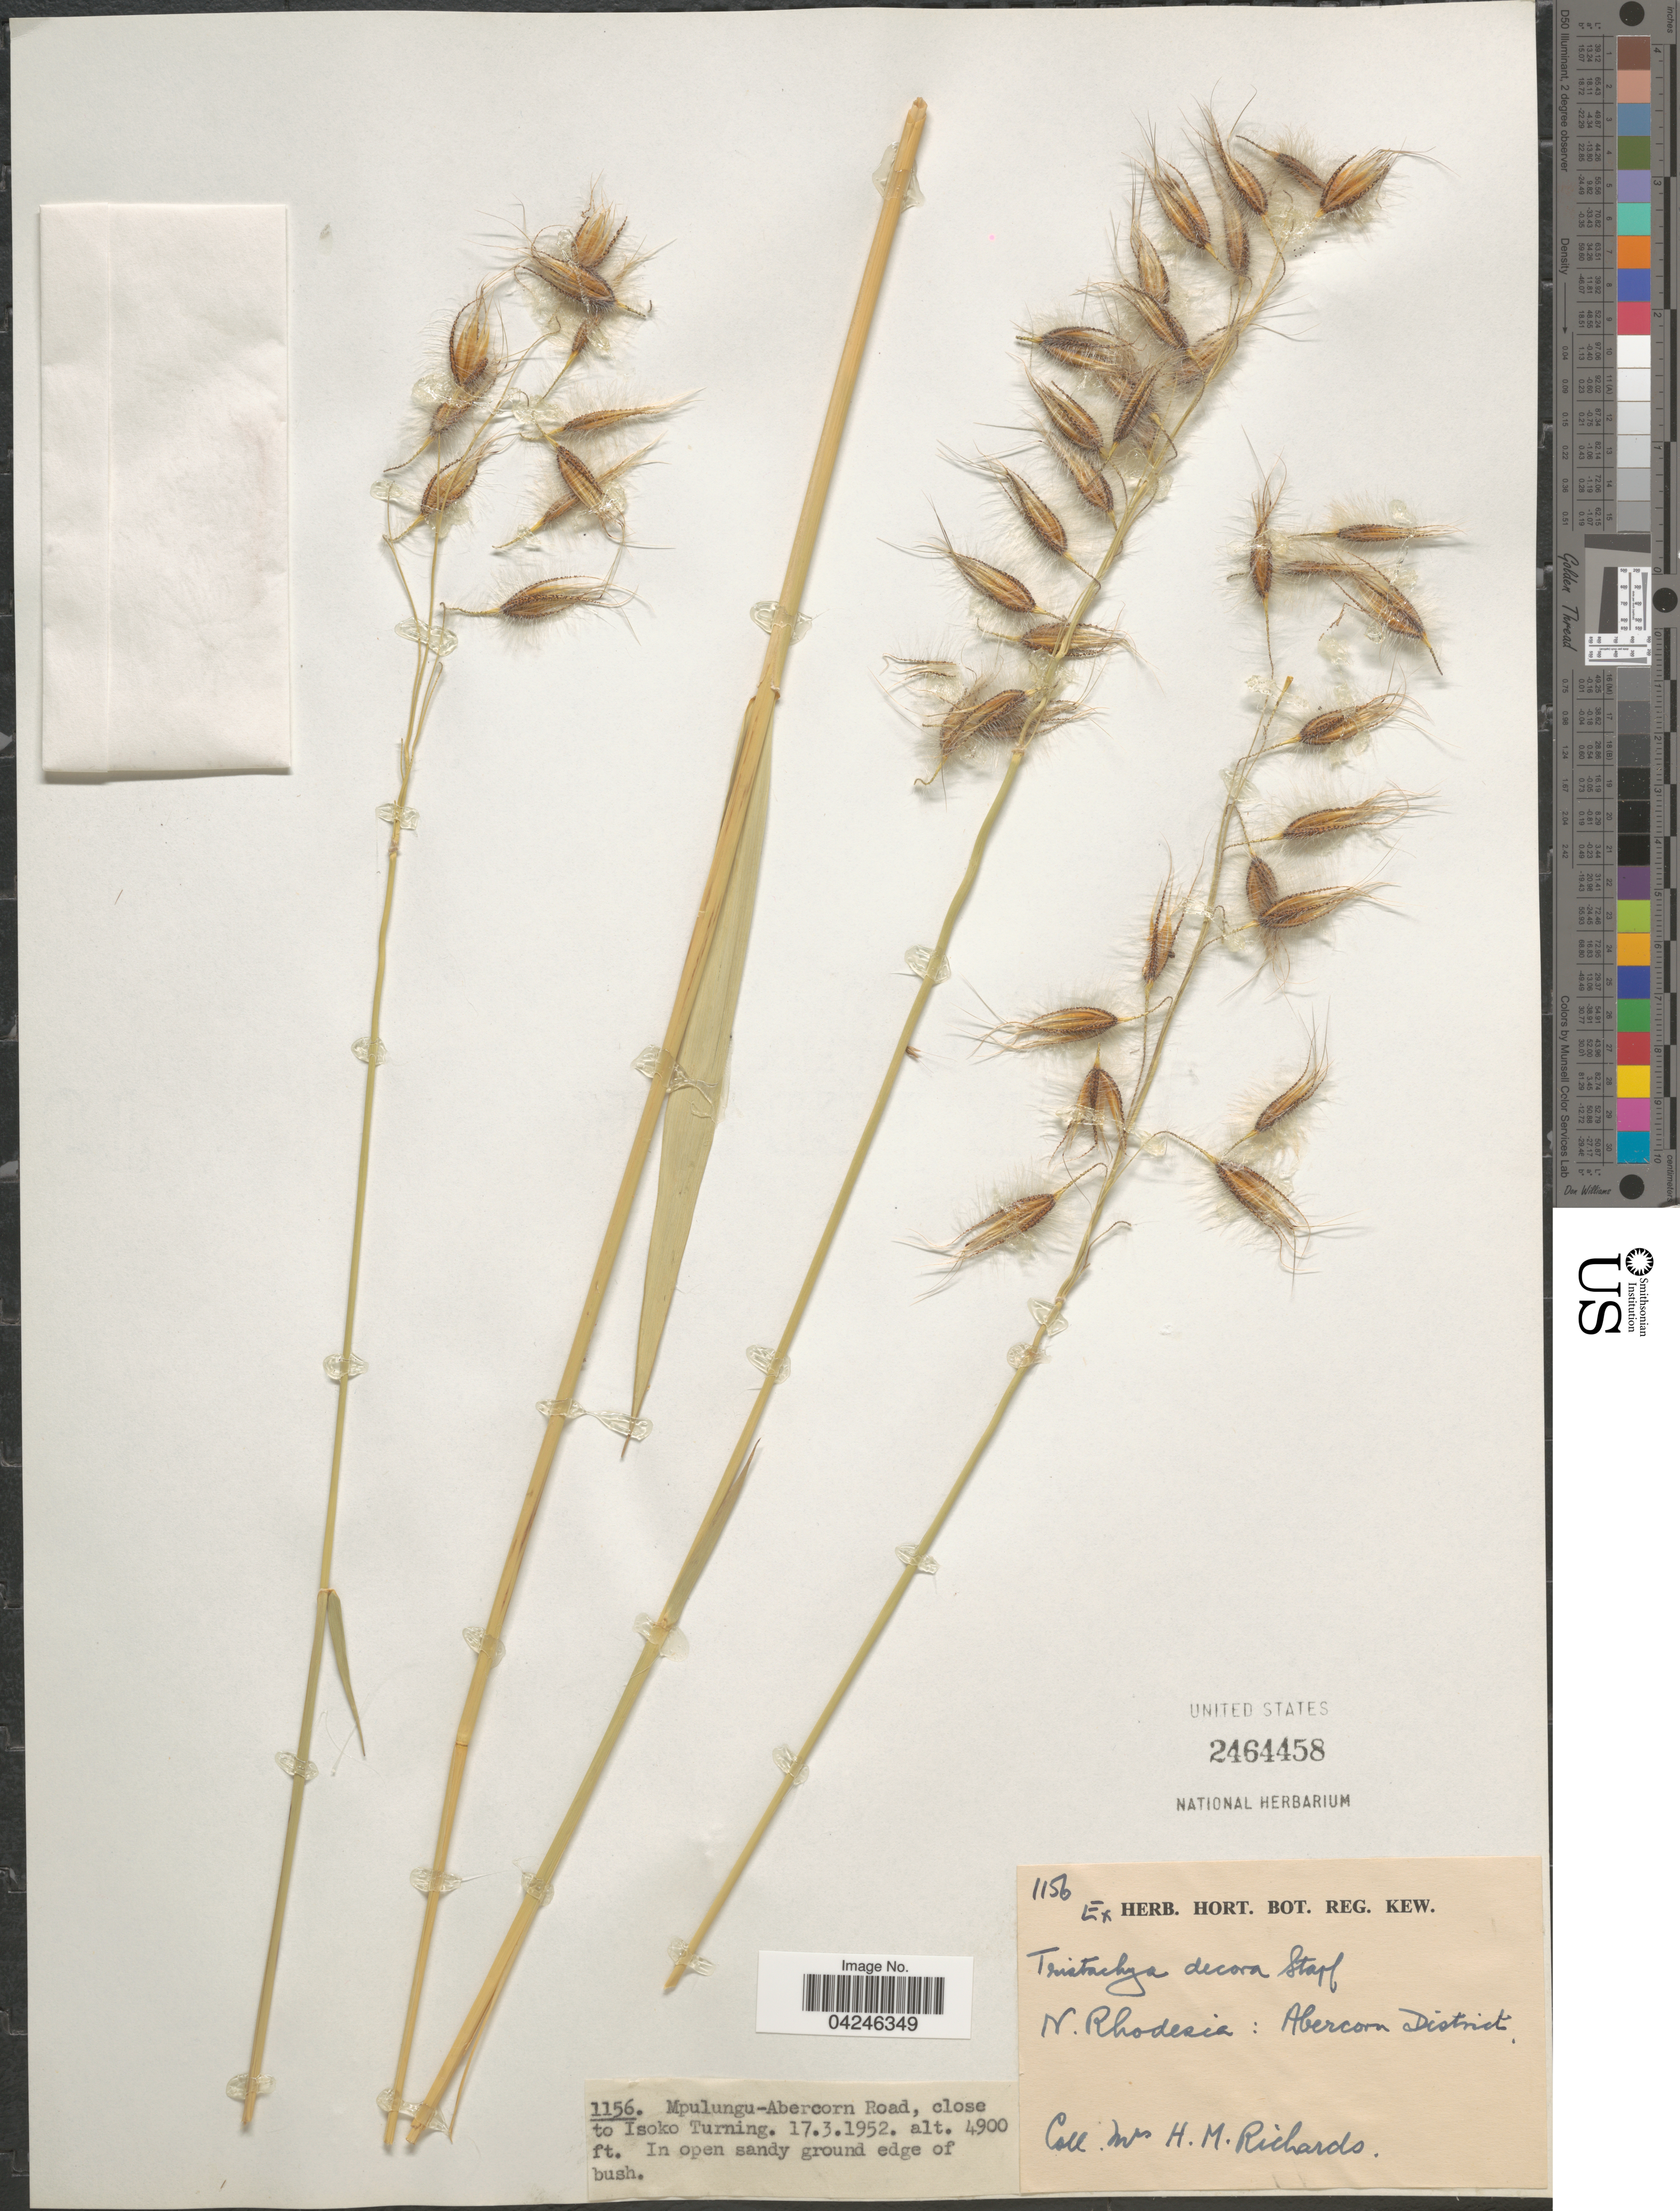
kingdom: Plantae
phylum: Tracheophyta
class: Liliopsida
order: Poales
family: Poaceae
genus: Zonotriche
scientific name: Zonotriche decora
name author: (Stapf) J.B. Phipps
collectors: H. Richards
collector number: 1156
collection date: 1952-03-17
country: Zambia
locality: Mpulungu-Abercorn Road, close to Isoko Turning. N. Rhodesia : Abercorn District.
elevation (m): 1494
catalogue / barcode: US 2464458